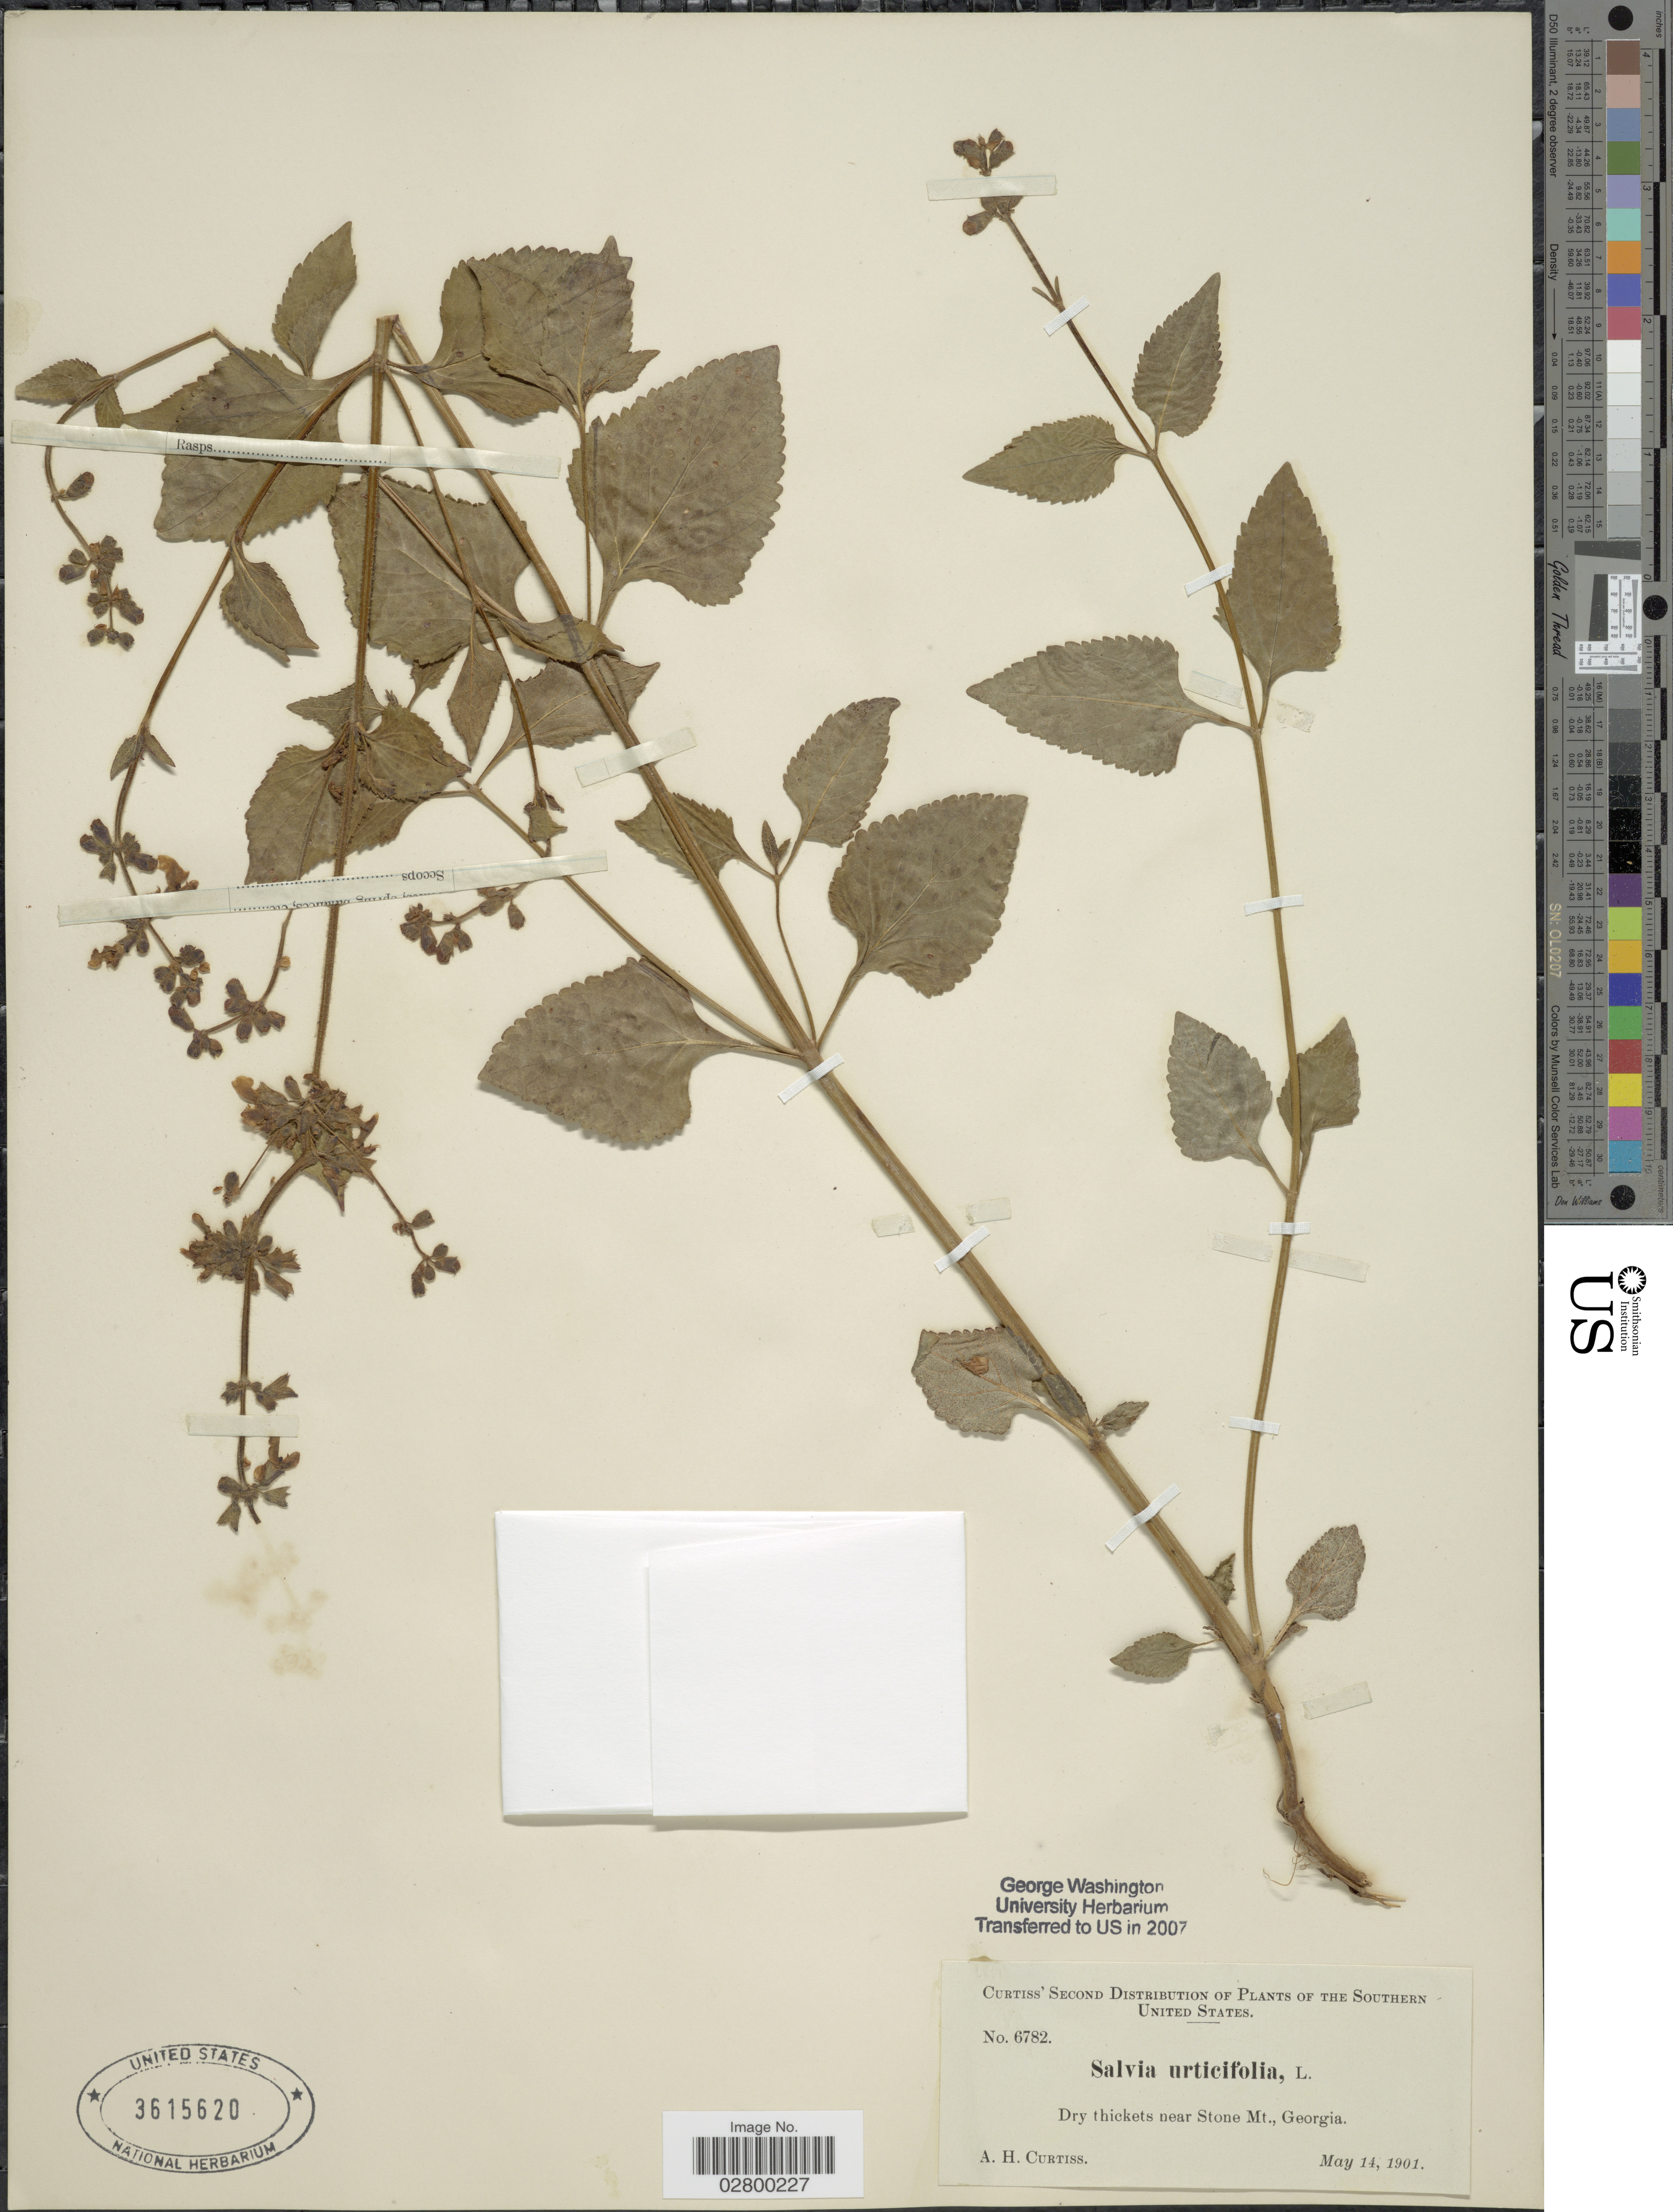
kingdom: Plantae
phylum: Tracheophyta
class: Magnoliopsida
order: Lamiales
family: Lamiaceae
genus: Salvia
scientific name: Salvia urticifolia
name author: L.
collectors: A. H. Curtiss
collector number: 6782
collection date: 1901-05-14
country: United States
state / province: Georgia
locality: The Southern United States, Dry thickets near Stone Mt.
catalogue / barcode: US 3615620